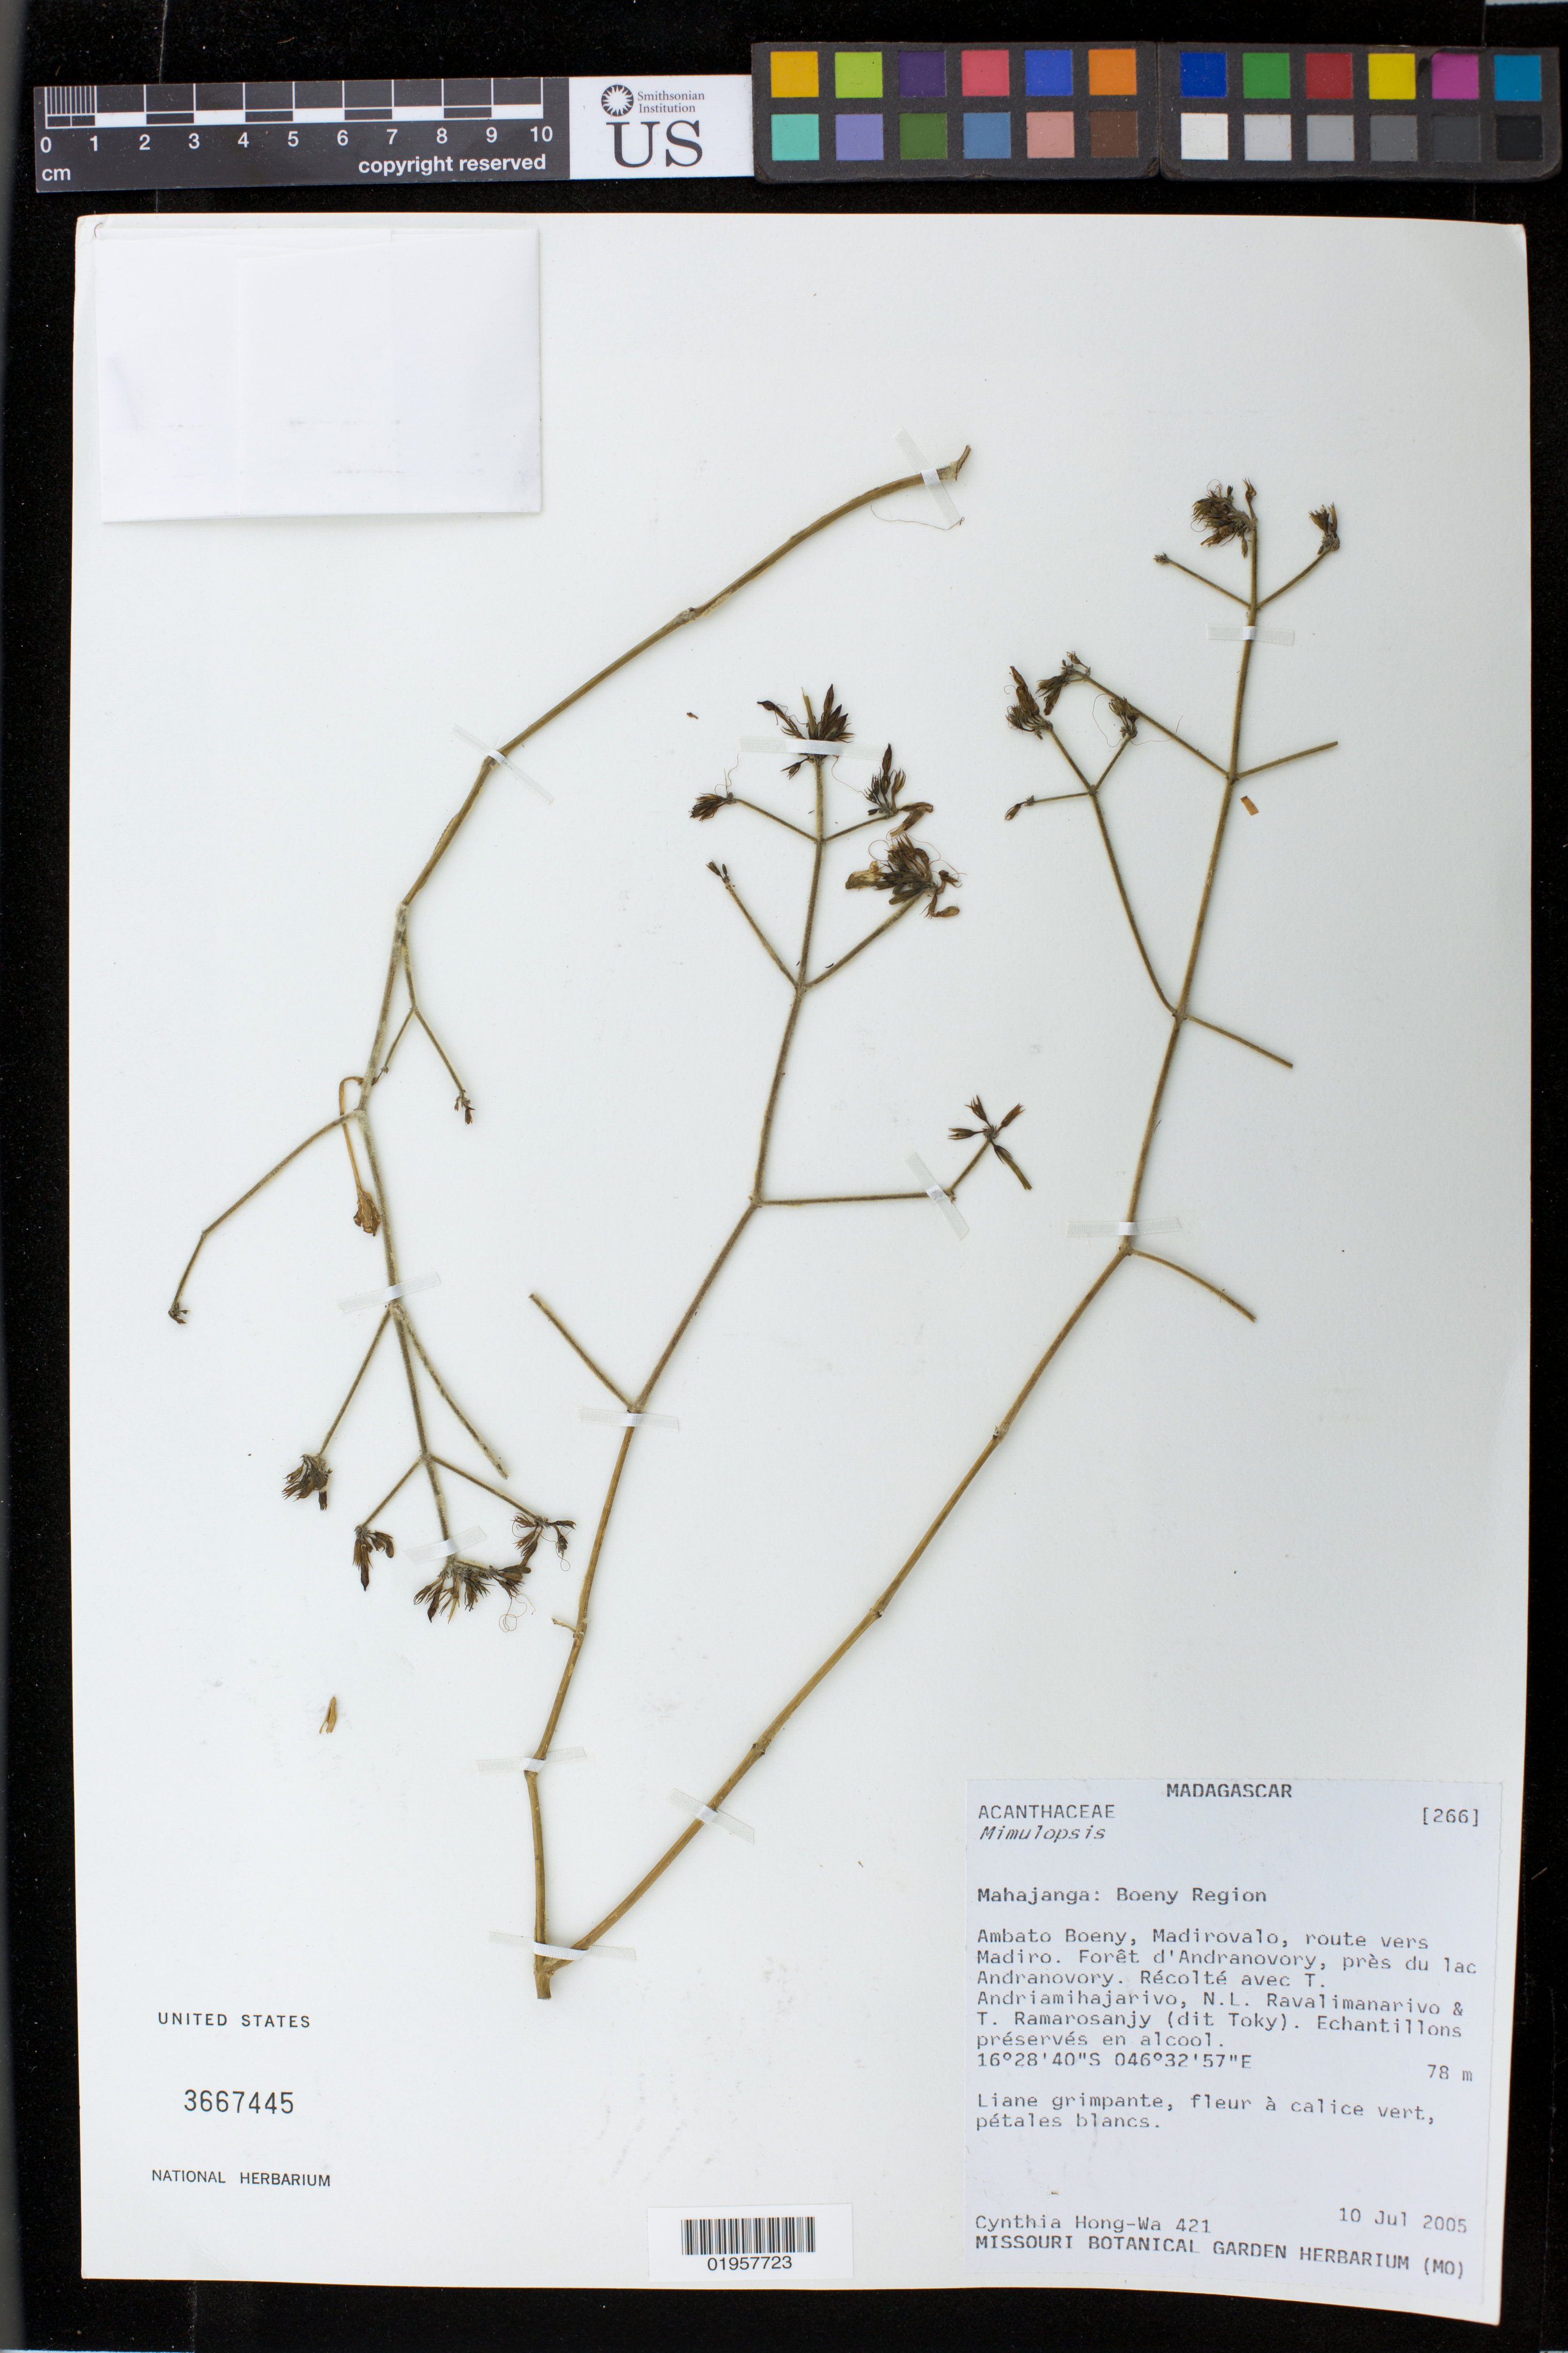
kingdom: Plantae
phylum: Tracheophyta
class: Magnoliopsida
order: Lamiales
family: Acanthaceae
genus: Mimulopsis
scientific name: Mimulopsis sp.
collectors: C. Hong-Wa, T. H. Andriamihajarivo, N. Ravalimanarivo & T. Ramarosanjy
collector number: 421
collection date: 2005-07-10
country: Madagascar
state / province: Boeny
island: Madagascar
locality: Boeny Region. Ambato Boeny, Madirovalo, route vers Madiro. Forêt d'Andranovory, près du lac Andranovory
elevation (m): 78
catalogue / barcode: US 3667445